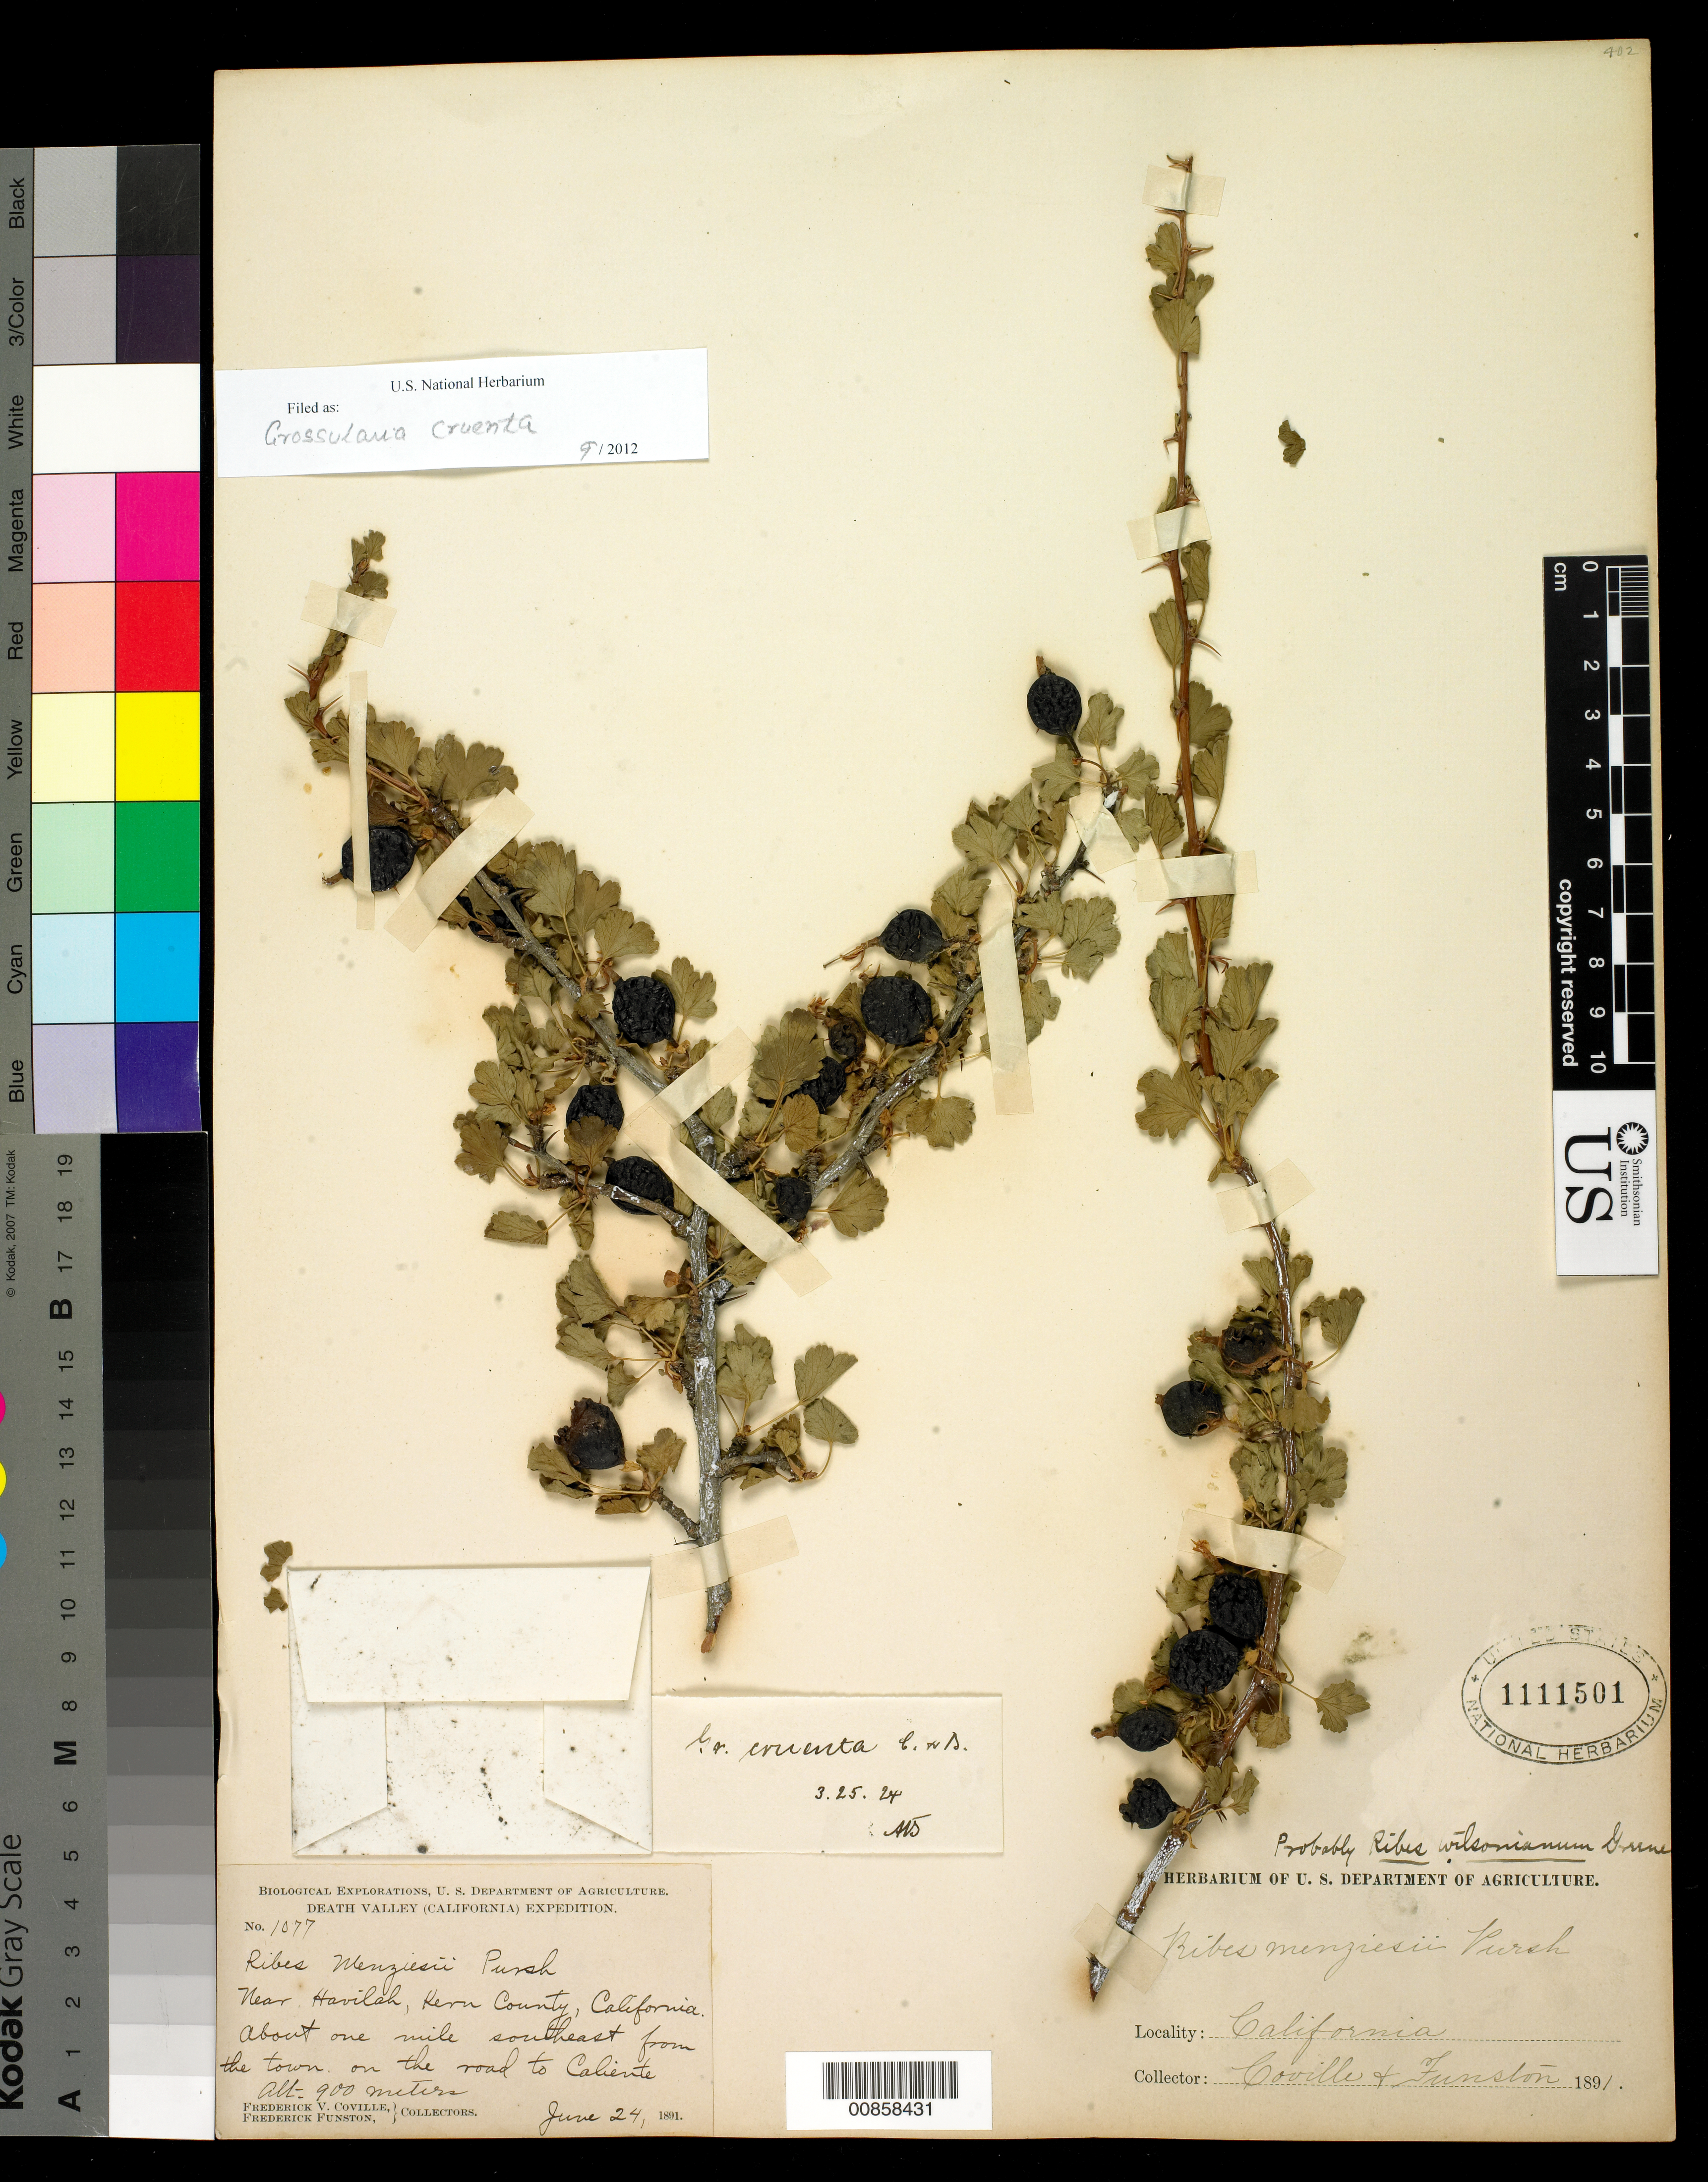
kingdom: Plantae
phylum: Tracheophyta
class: Magnoliopsida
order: Saxifragales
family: Grossulariaceae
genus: Ribes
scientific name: Ribes roezlii var. cruentum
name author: (Greene) Rehder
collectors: F. V. Coville & F. Funston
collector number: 1077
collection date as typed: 24 Jun 1891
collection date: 1891-06-24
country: United States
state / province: California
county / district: Kern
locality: Near Havilah, about 1 mile southeast from the town on the road to Caliente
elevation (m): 900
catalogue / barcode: US 1111501